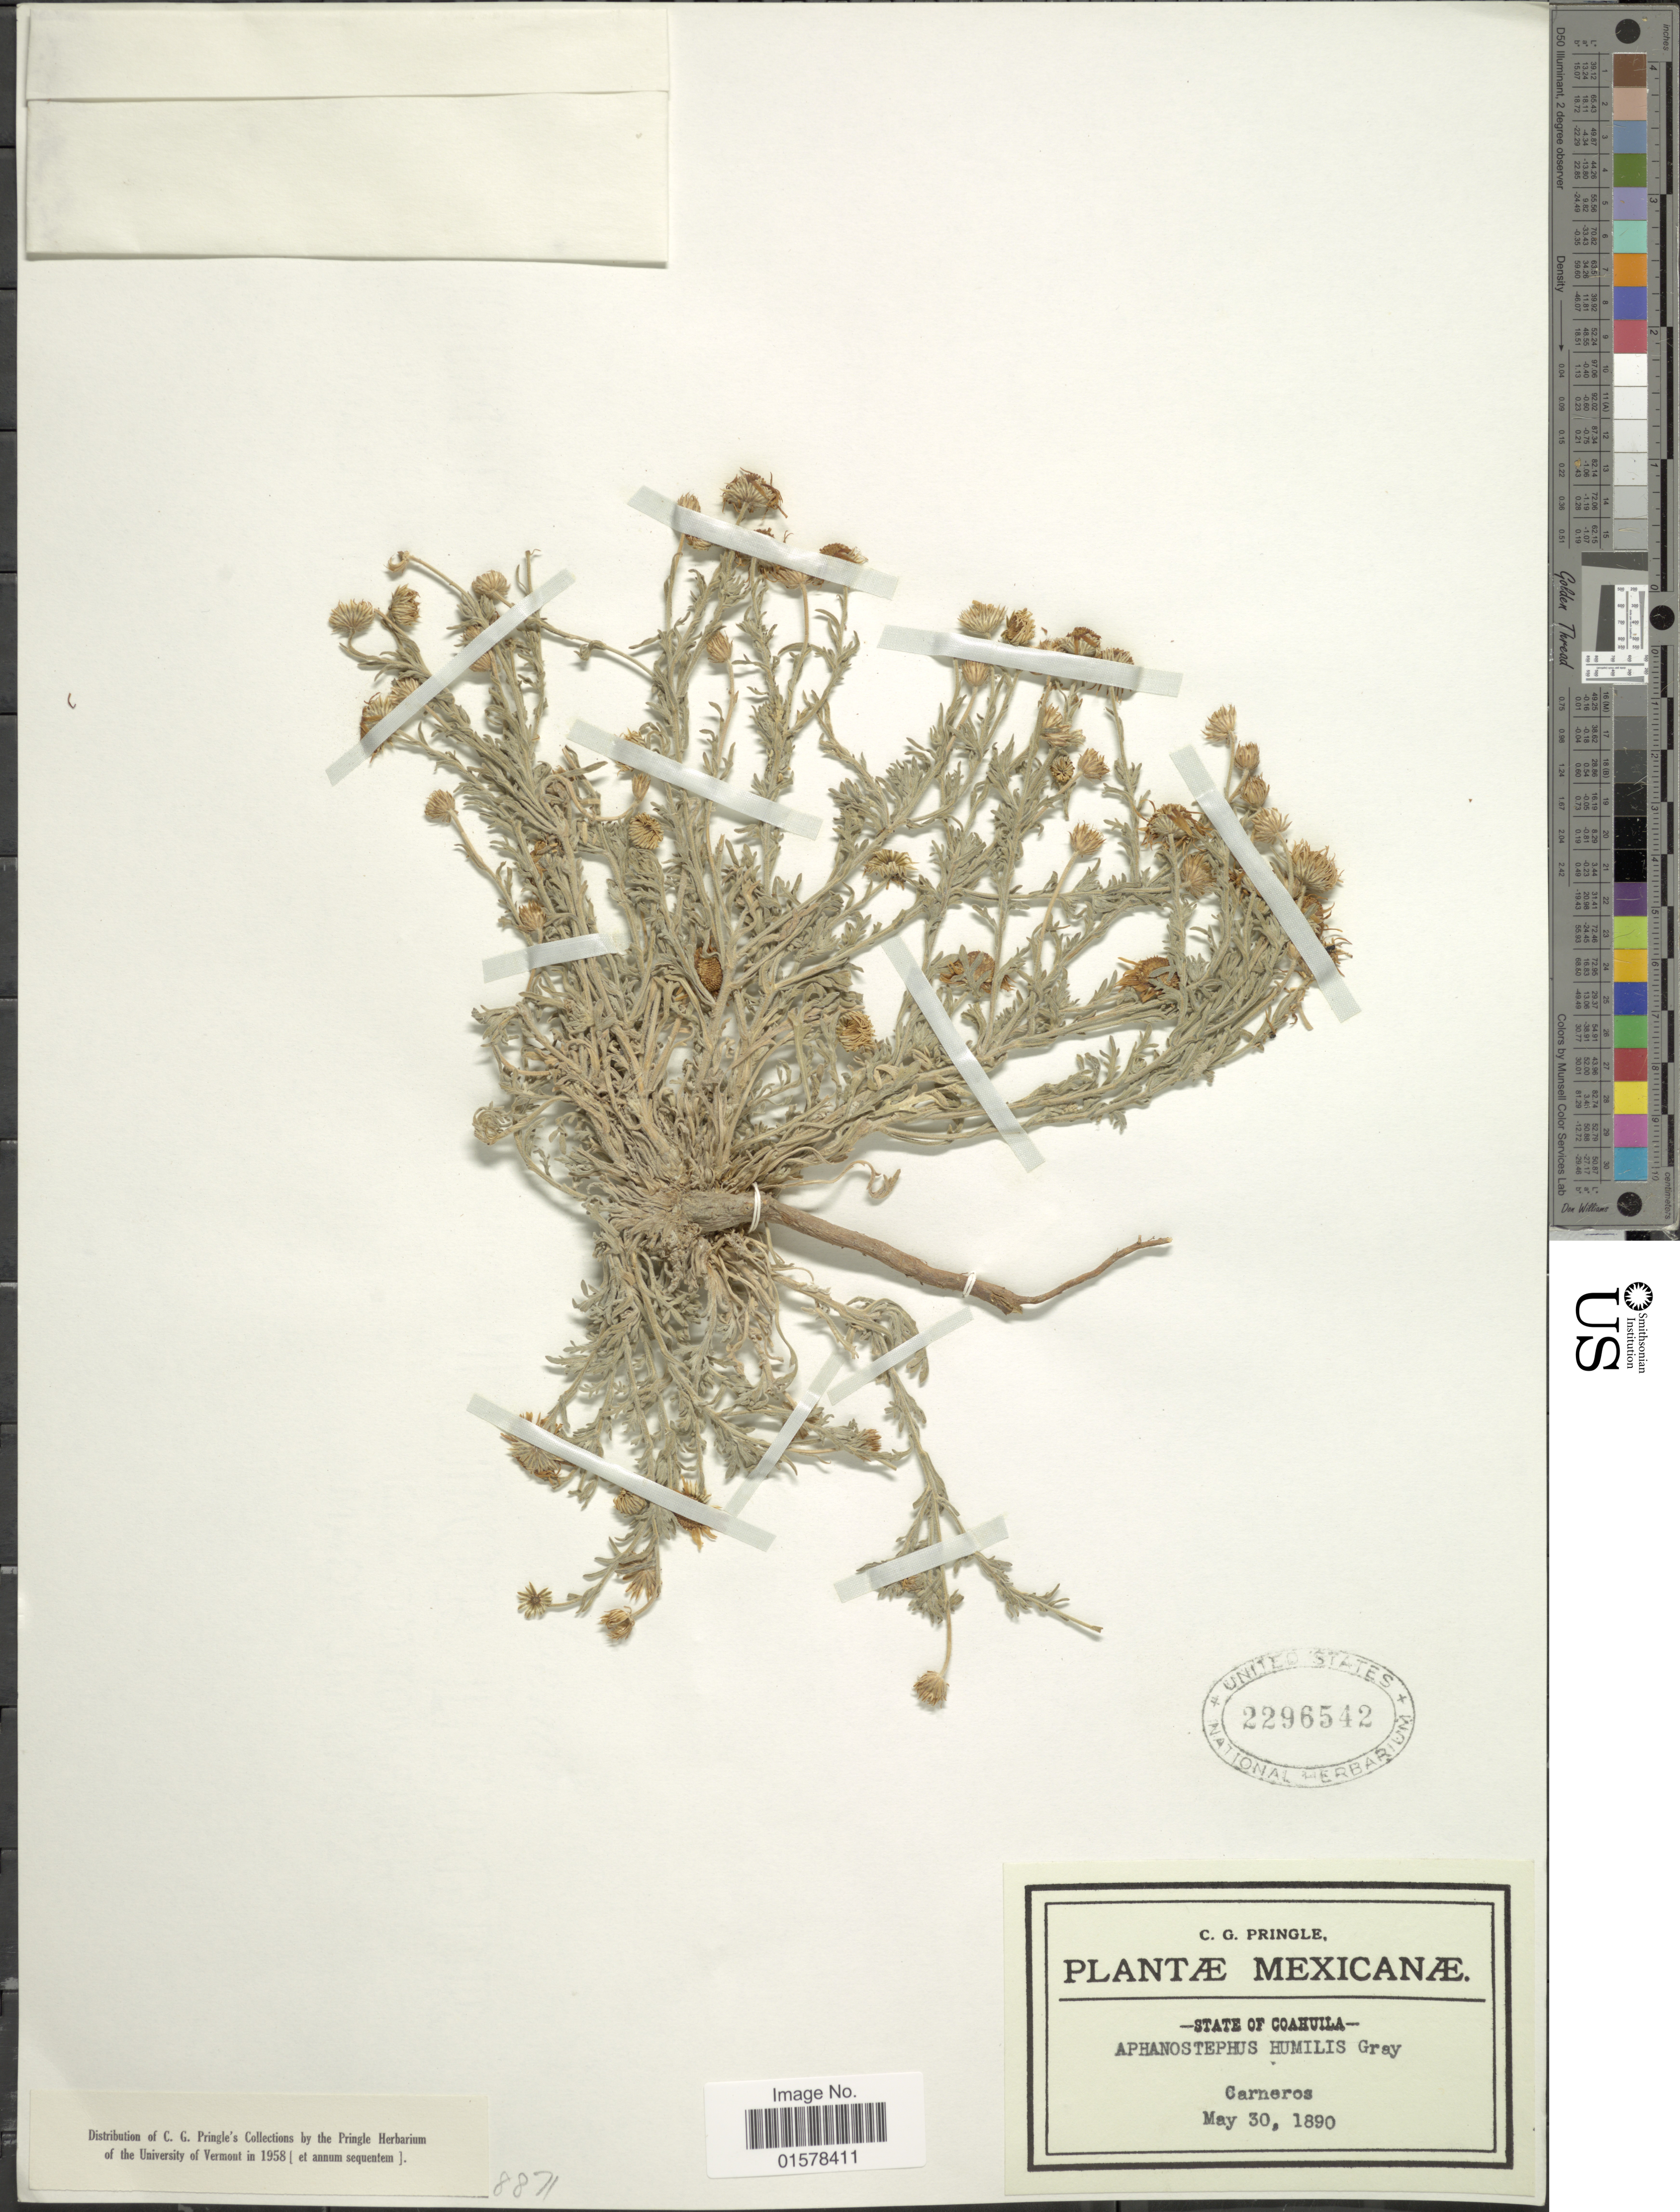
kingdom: Plantae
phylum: Tracheophyta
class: Magnoliopsida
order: Asterales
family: Asteraceae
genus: Aphanostephus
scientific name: Aphanostephus ramosissimus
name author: DC.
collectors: C. G. Pringle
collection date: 1890-05-30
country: Mexico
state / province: Coahuila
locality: State of Coahuila, Carneros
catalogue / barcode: US 2296542